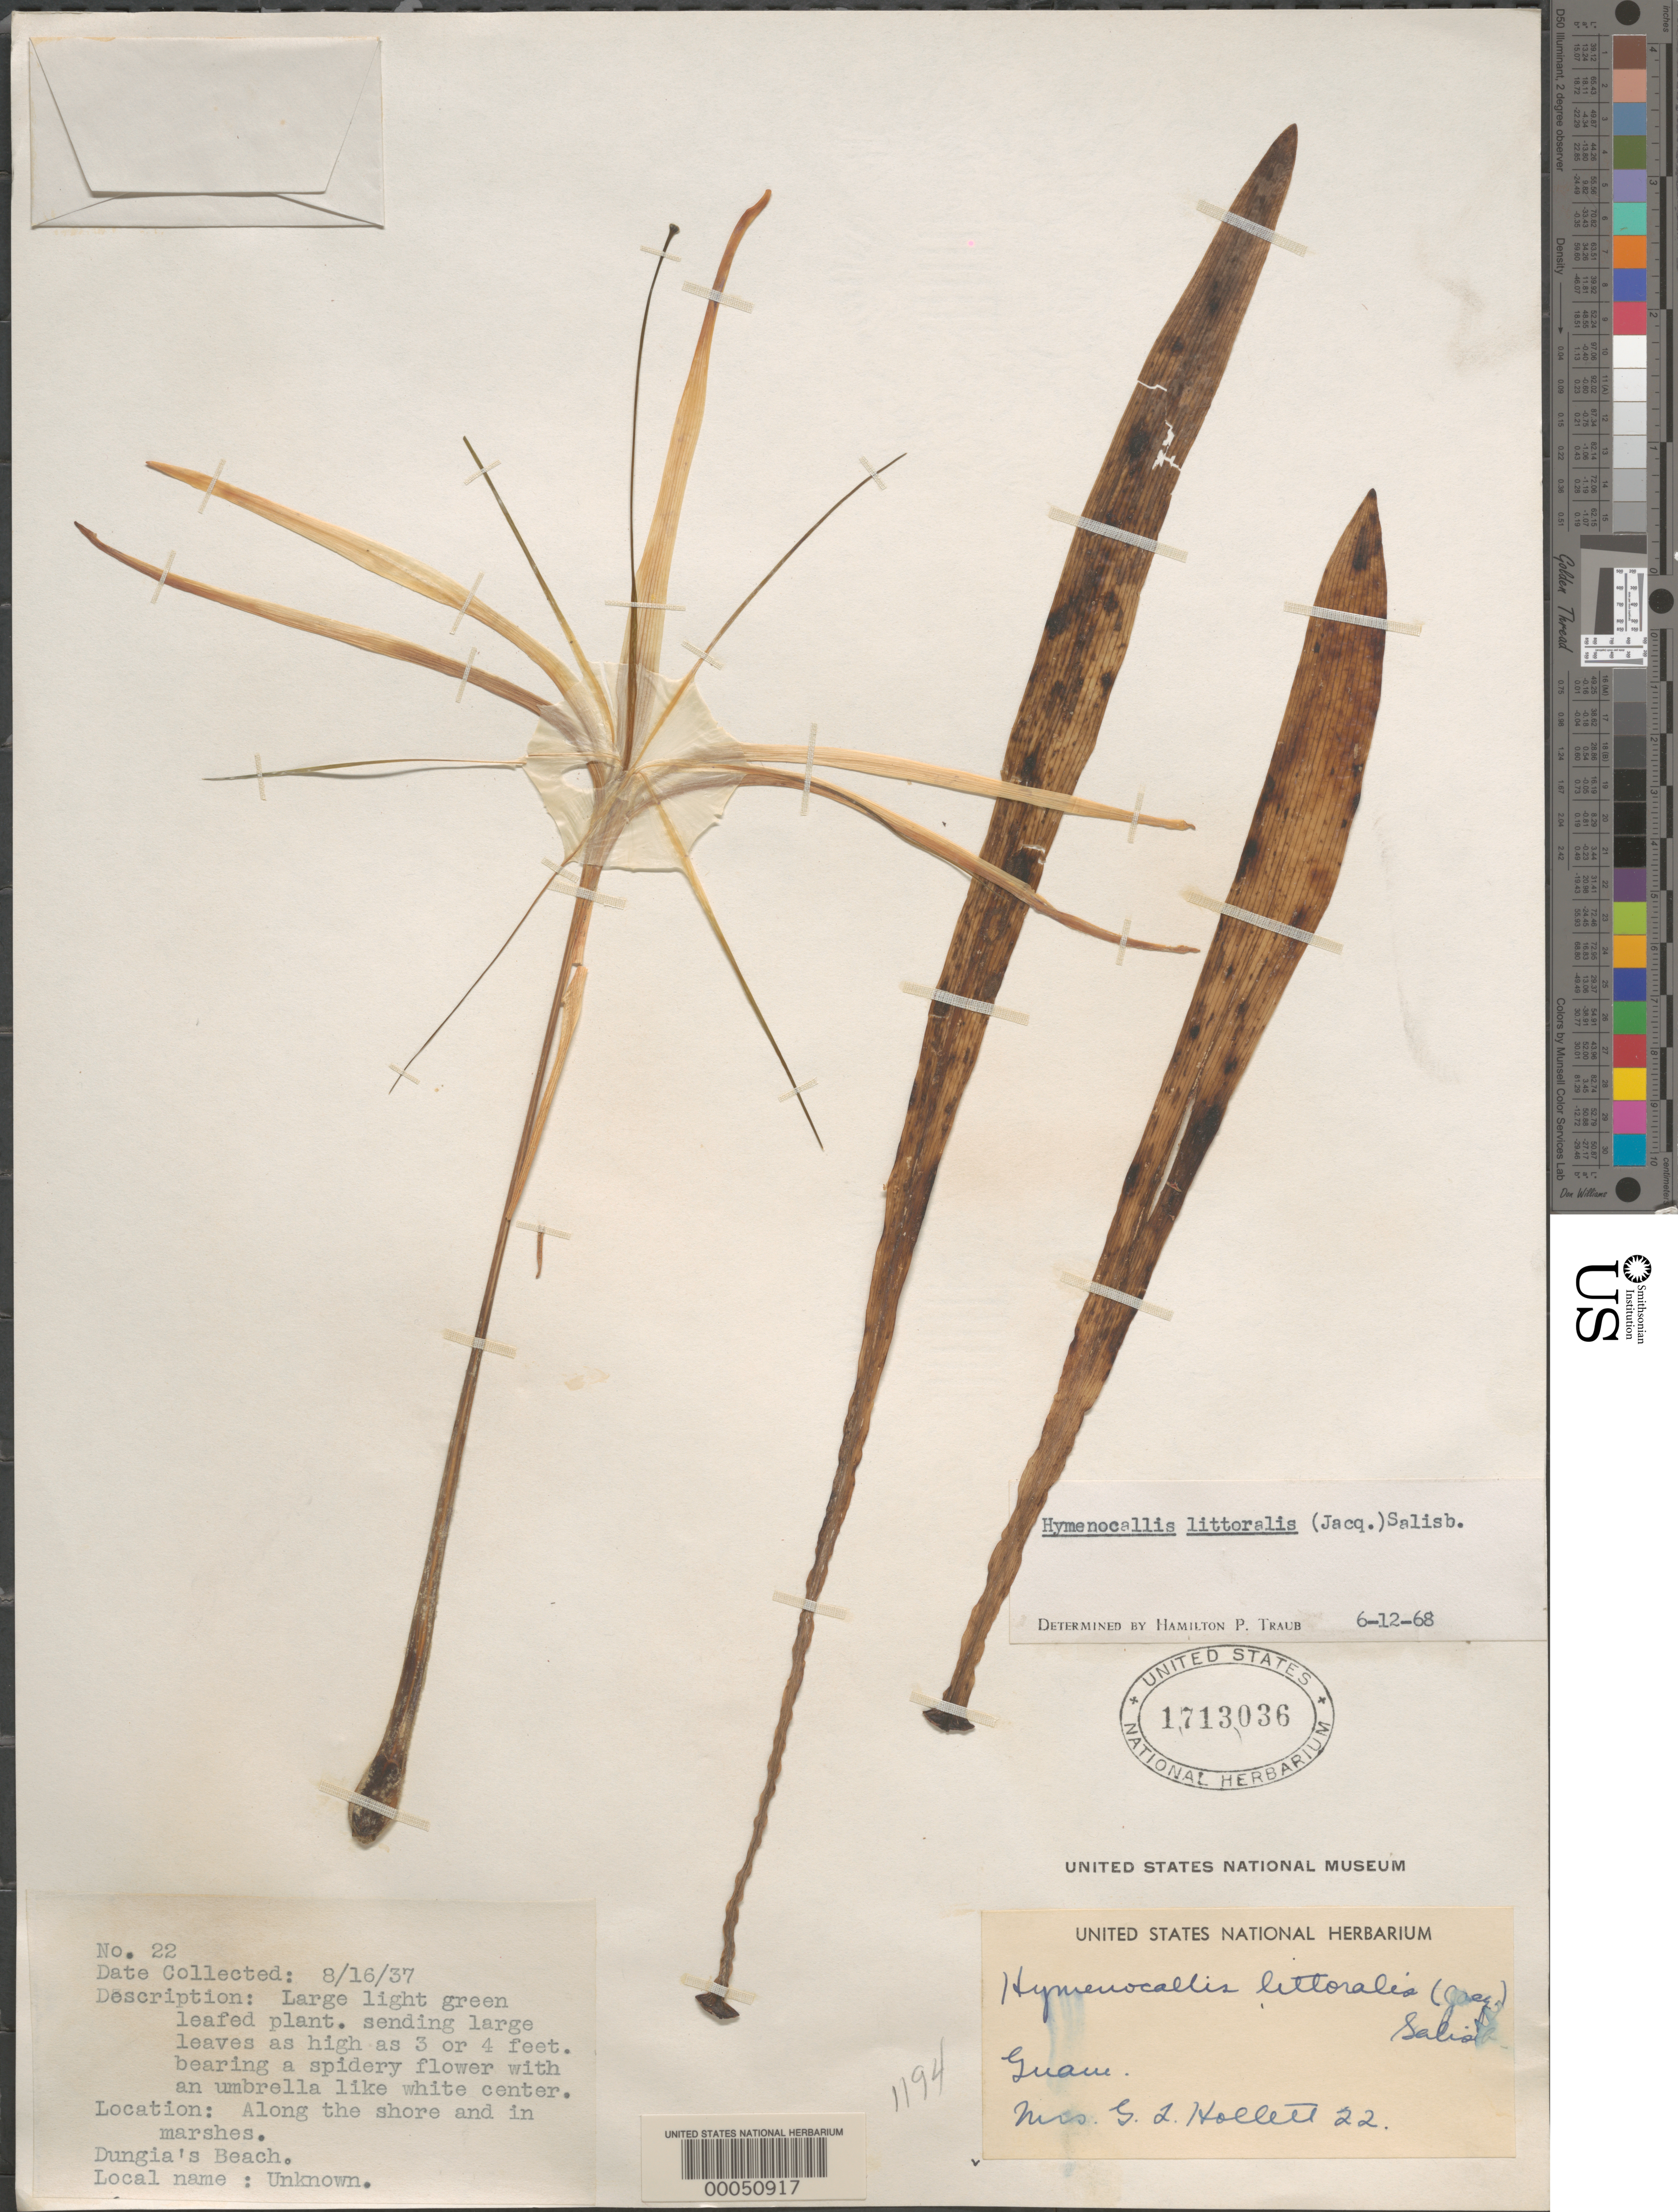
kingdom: Plantae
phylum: Tracheophyta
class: Liliopsida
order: Asparagales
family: Amaryllidaceae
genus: Hymenocallis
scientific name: Hymenocallis littoralis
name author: (Jacq.) Salisb.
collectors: G. Hollett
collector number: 22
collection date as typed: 16 Aug 1937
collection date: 1937-08-16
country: Guam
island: Guam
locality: Dungia's beach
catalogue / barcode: US 1713036